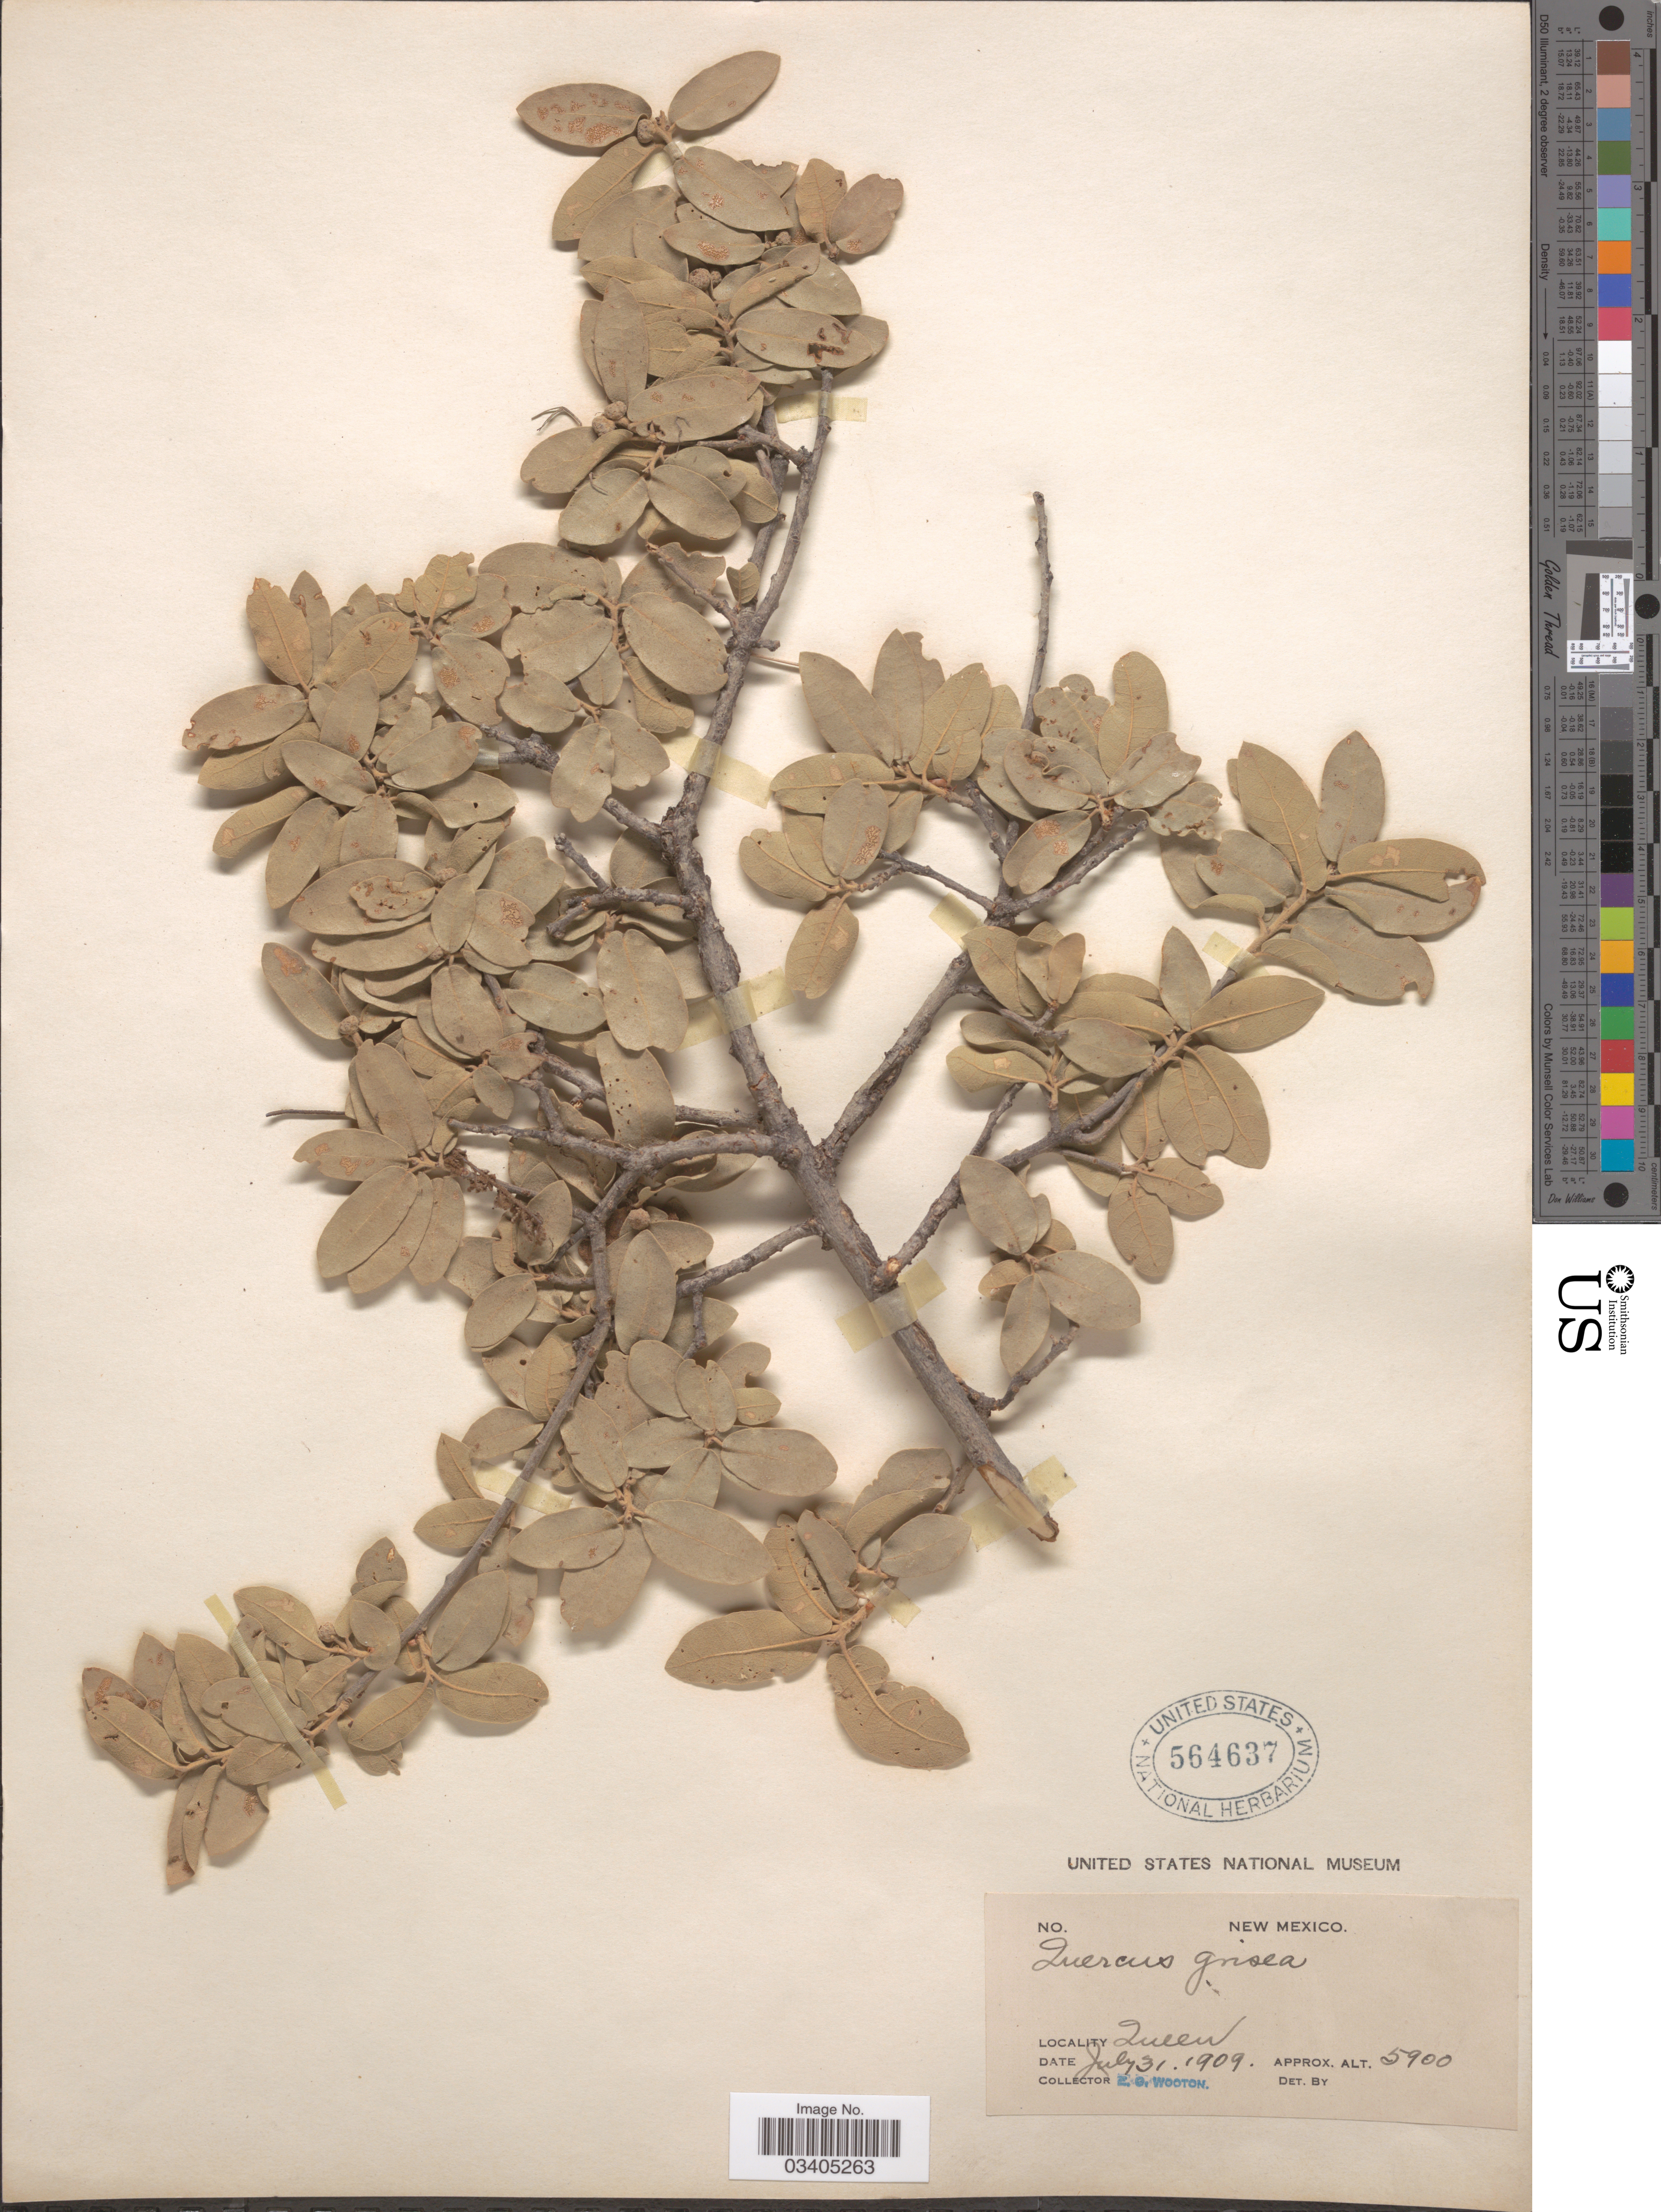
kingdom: Plantae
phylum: Tracheophyta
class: Magnoliopsida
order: Fagales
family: Fagaceae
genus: Quercus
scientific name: Quercus grisea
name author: Liebm.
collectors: E. O. Wooton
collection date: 1909-07-31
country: United States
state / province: New Mexico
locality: Queen.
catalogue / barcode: US 564637